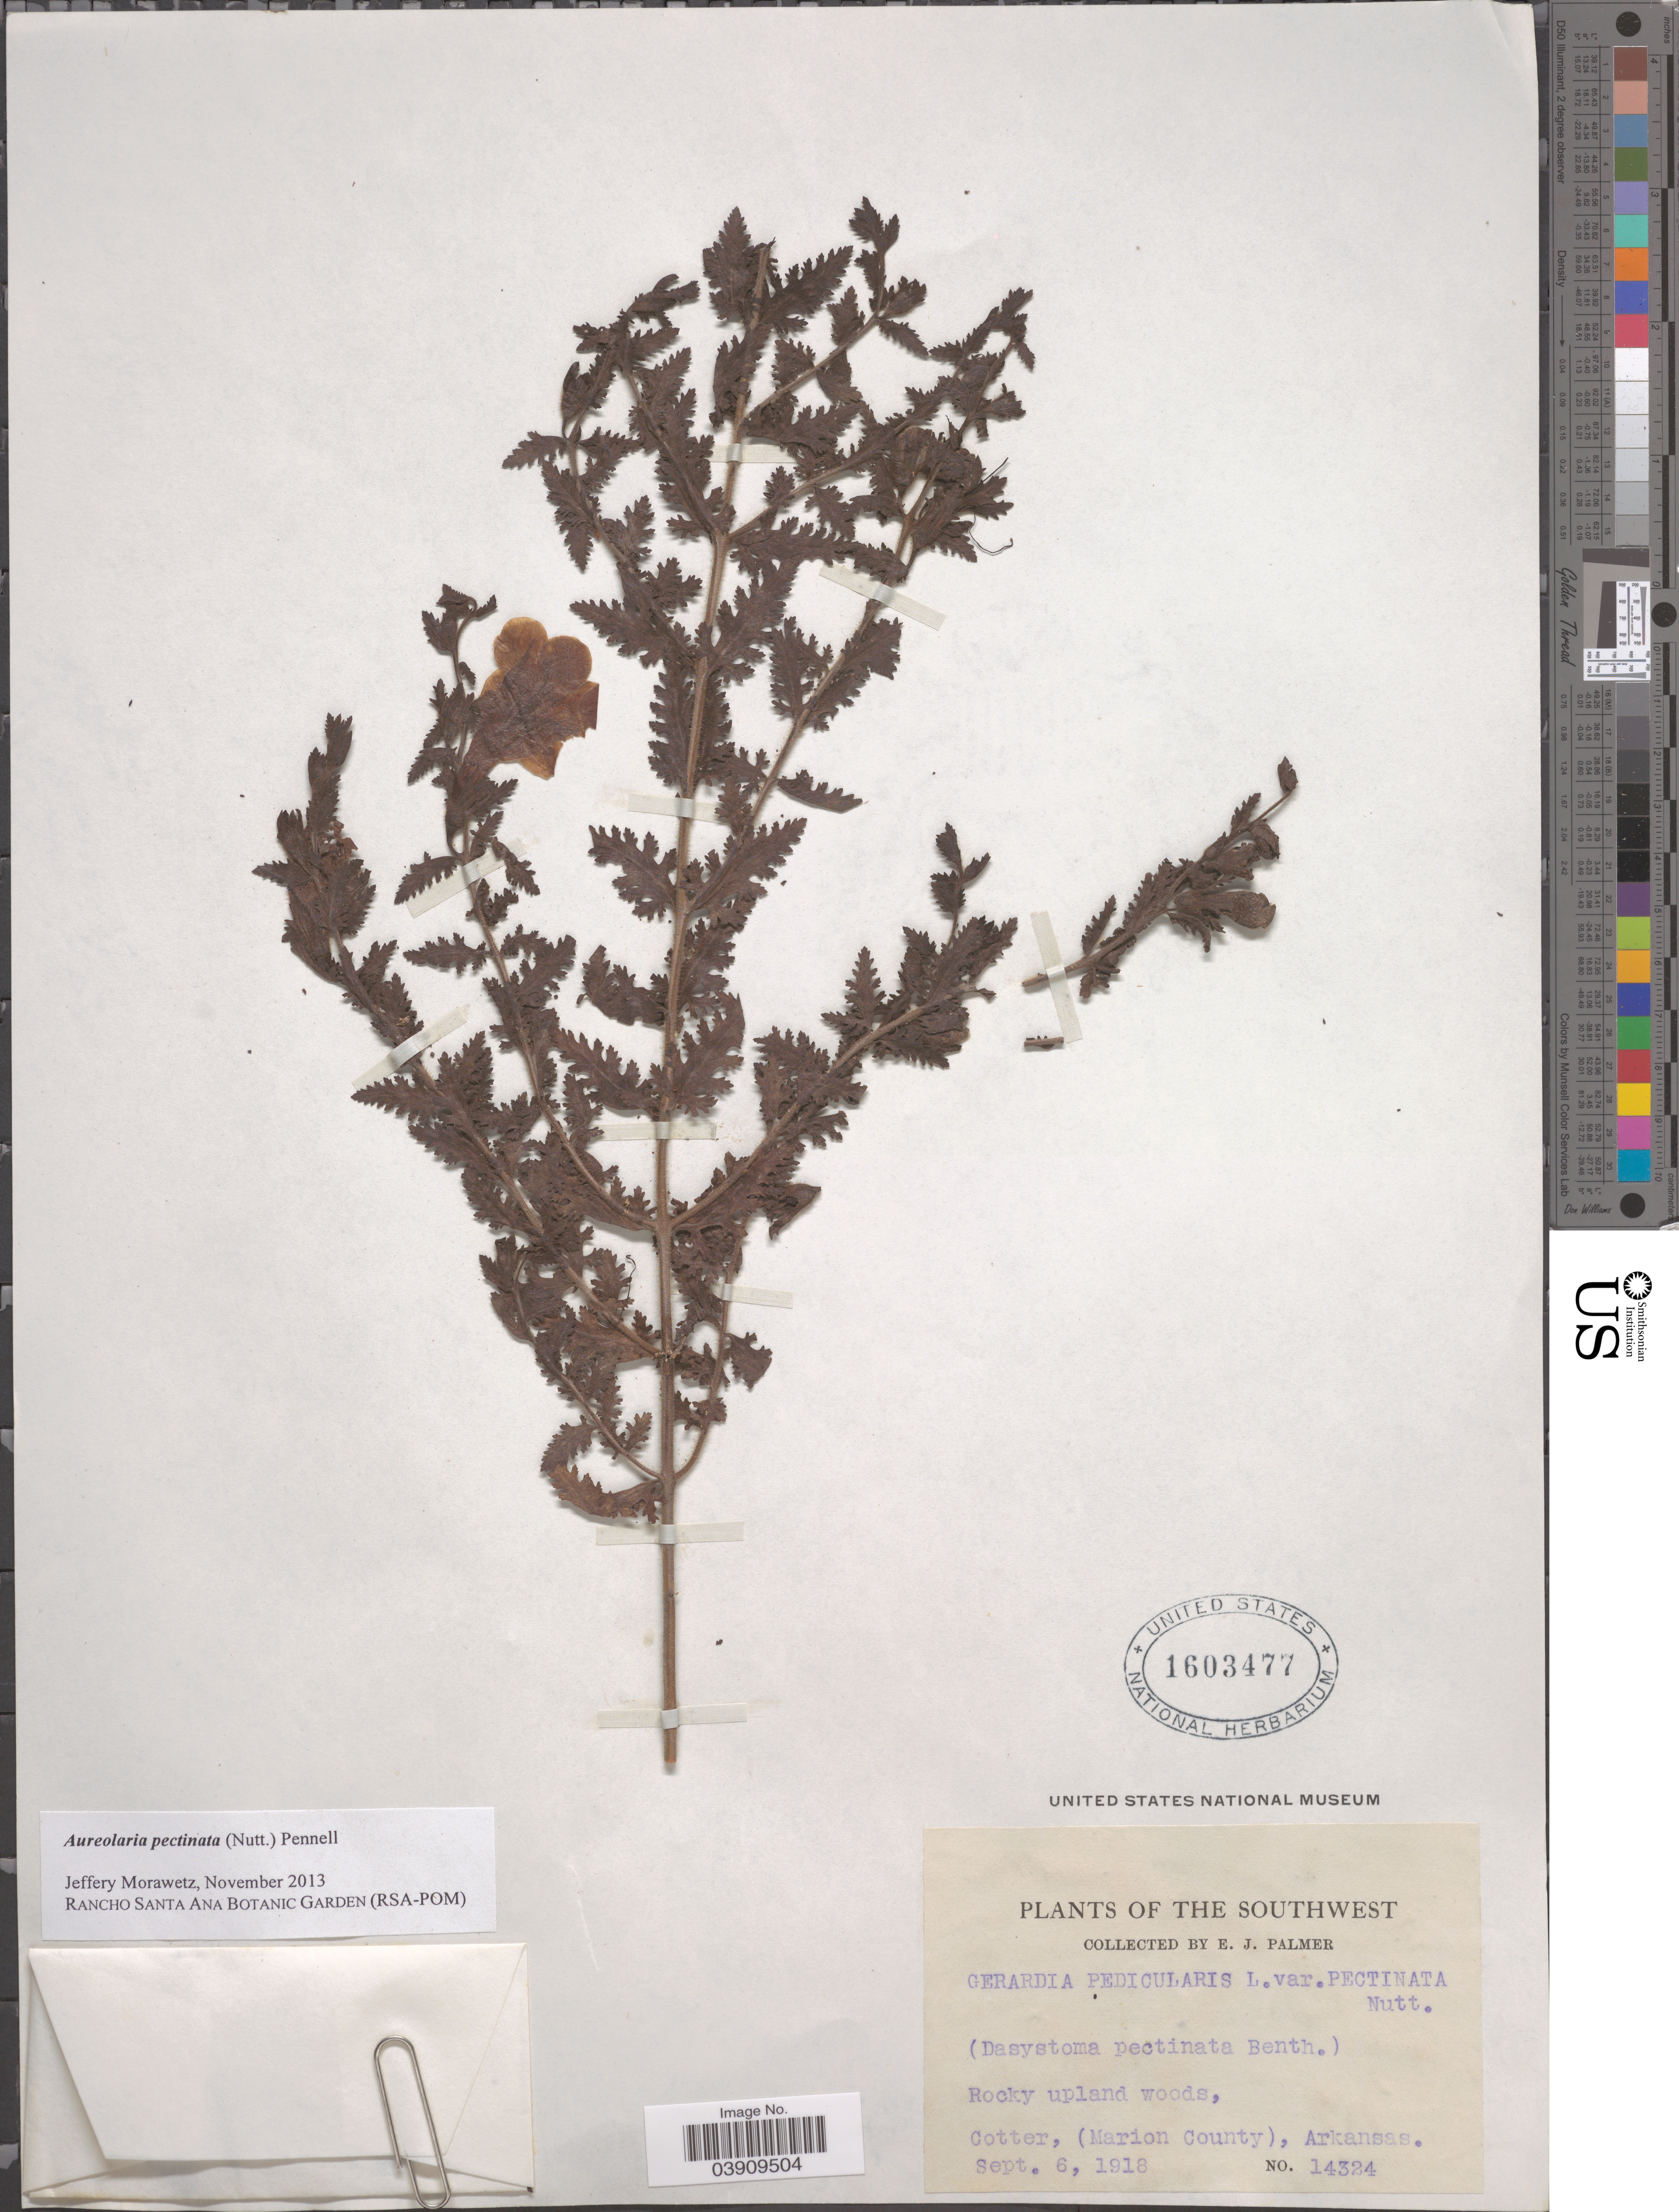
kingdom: Plantae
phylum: Tracheophyta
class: Magnoliopsida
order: Lamiales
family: Orobanchaceae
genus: Aureolaria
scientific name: Aureolaria pectinata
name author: (Nutt.) Pennell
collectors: E. J. Palmer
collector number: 14324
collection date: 1918-09-06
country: United States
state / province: Arkansas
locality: The Southwest. Cotter, (Marion County).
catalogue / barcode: US 1603477